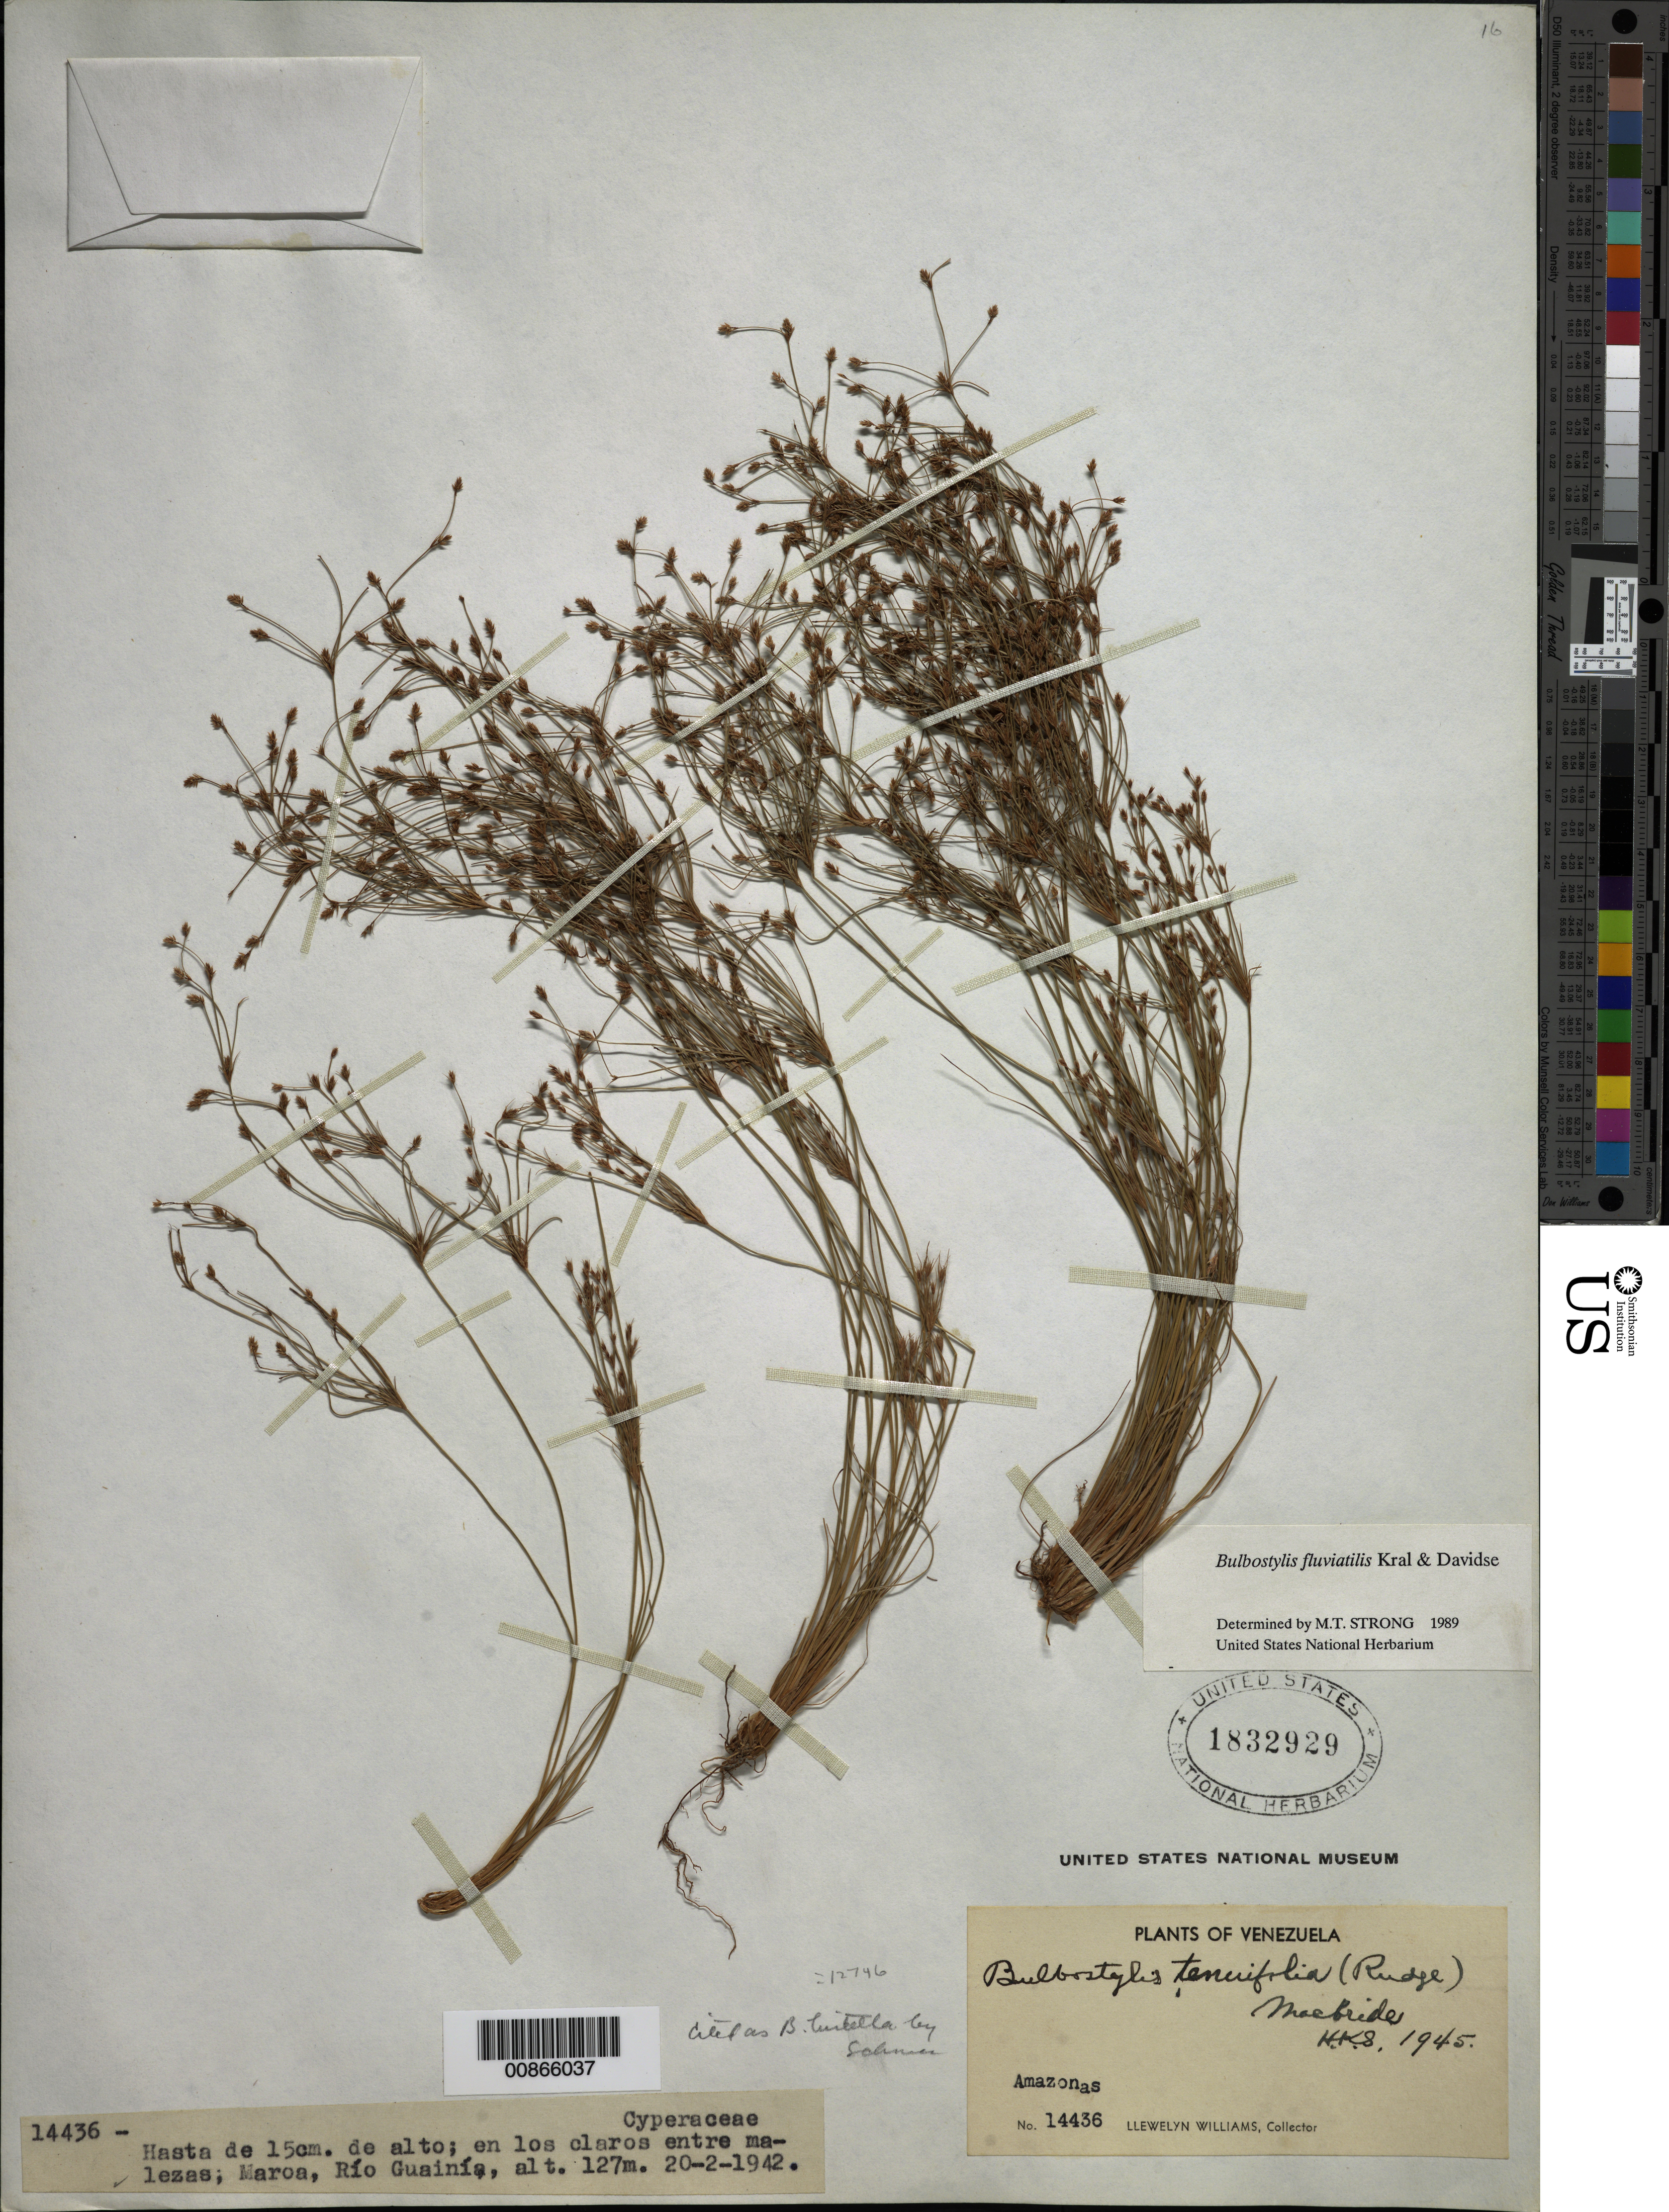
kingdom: Plantae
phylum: Tracheophyta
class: Liliopsida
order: Poales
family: Cyperaceae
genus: Bulbostylis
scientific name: Bulbostylis paraensis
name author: C.B. Clarke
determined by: Maciel-Silva, J. F.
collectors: Ll. Williams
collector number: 14436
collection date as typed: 20-Feb-42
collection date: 1942-02-20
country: Venezuela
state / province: Amazonas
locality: Maroa, Río Guainía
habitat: En los claros entre malezas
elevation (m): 127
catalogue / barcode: US 1832929